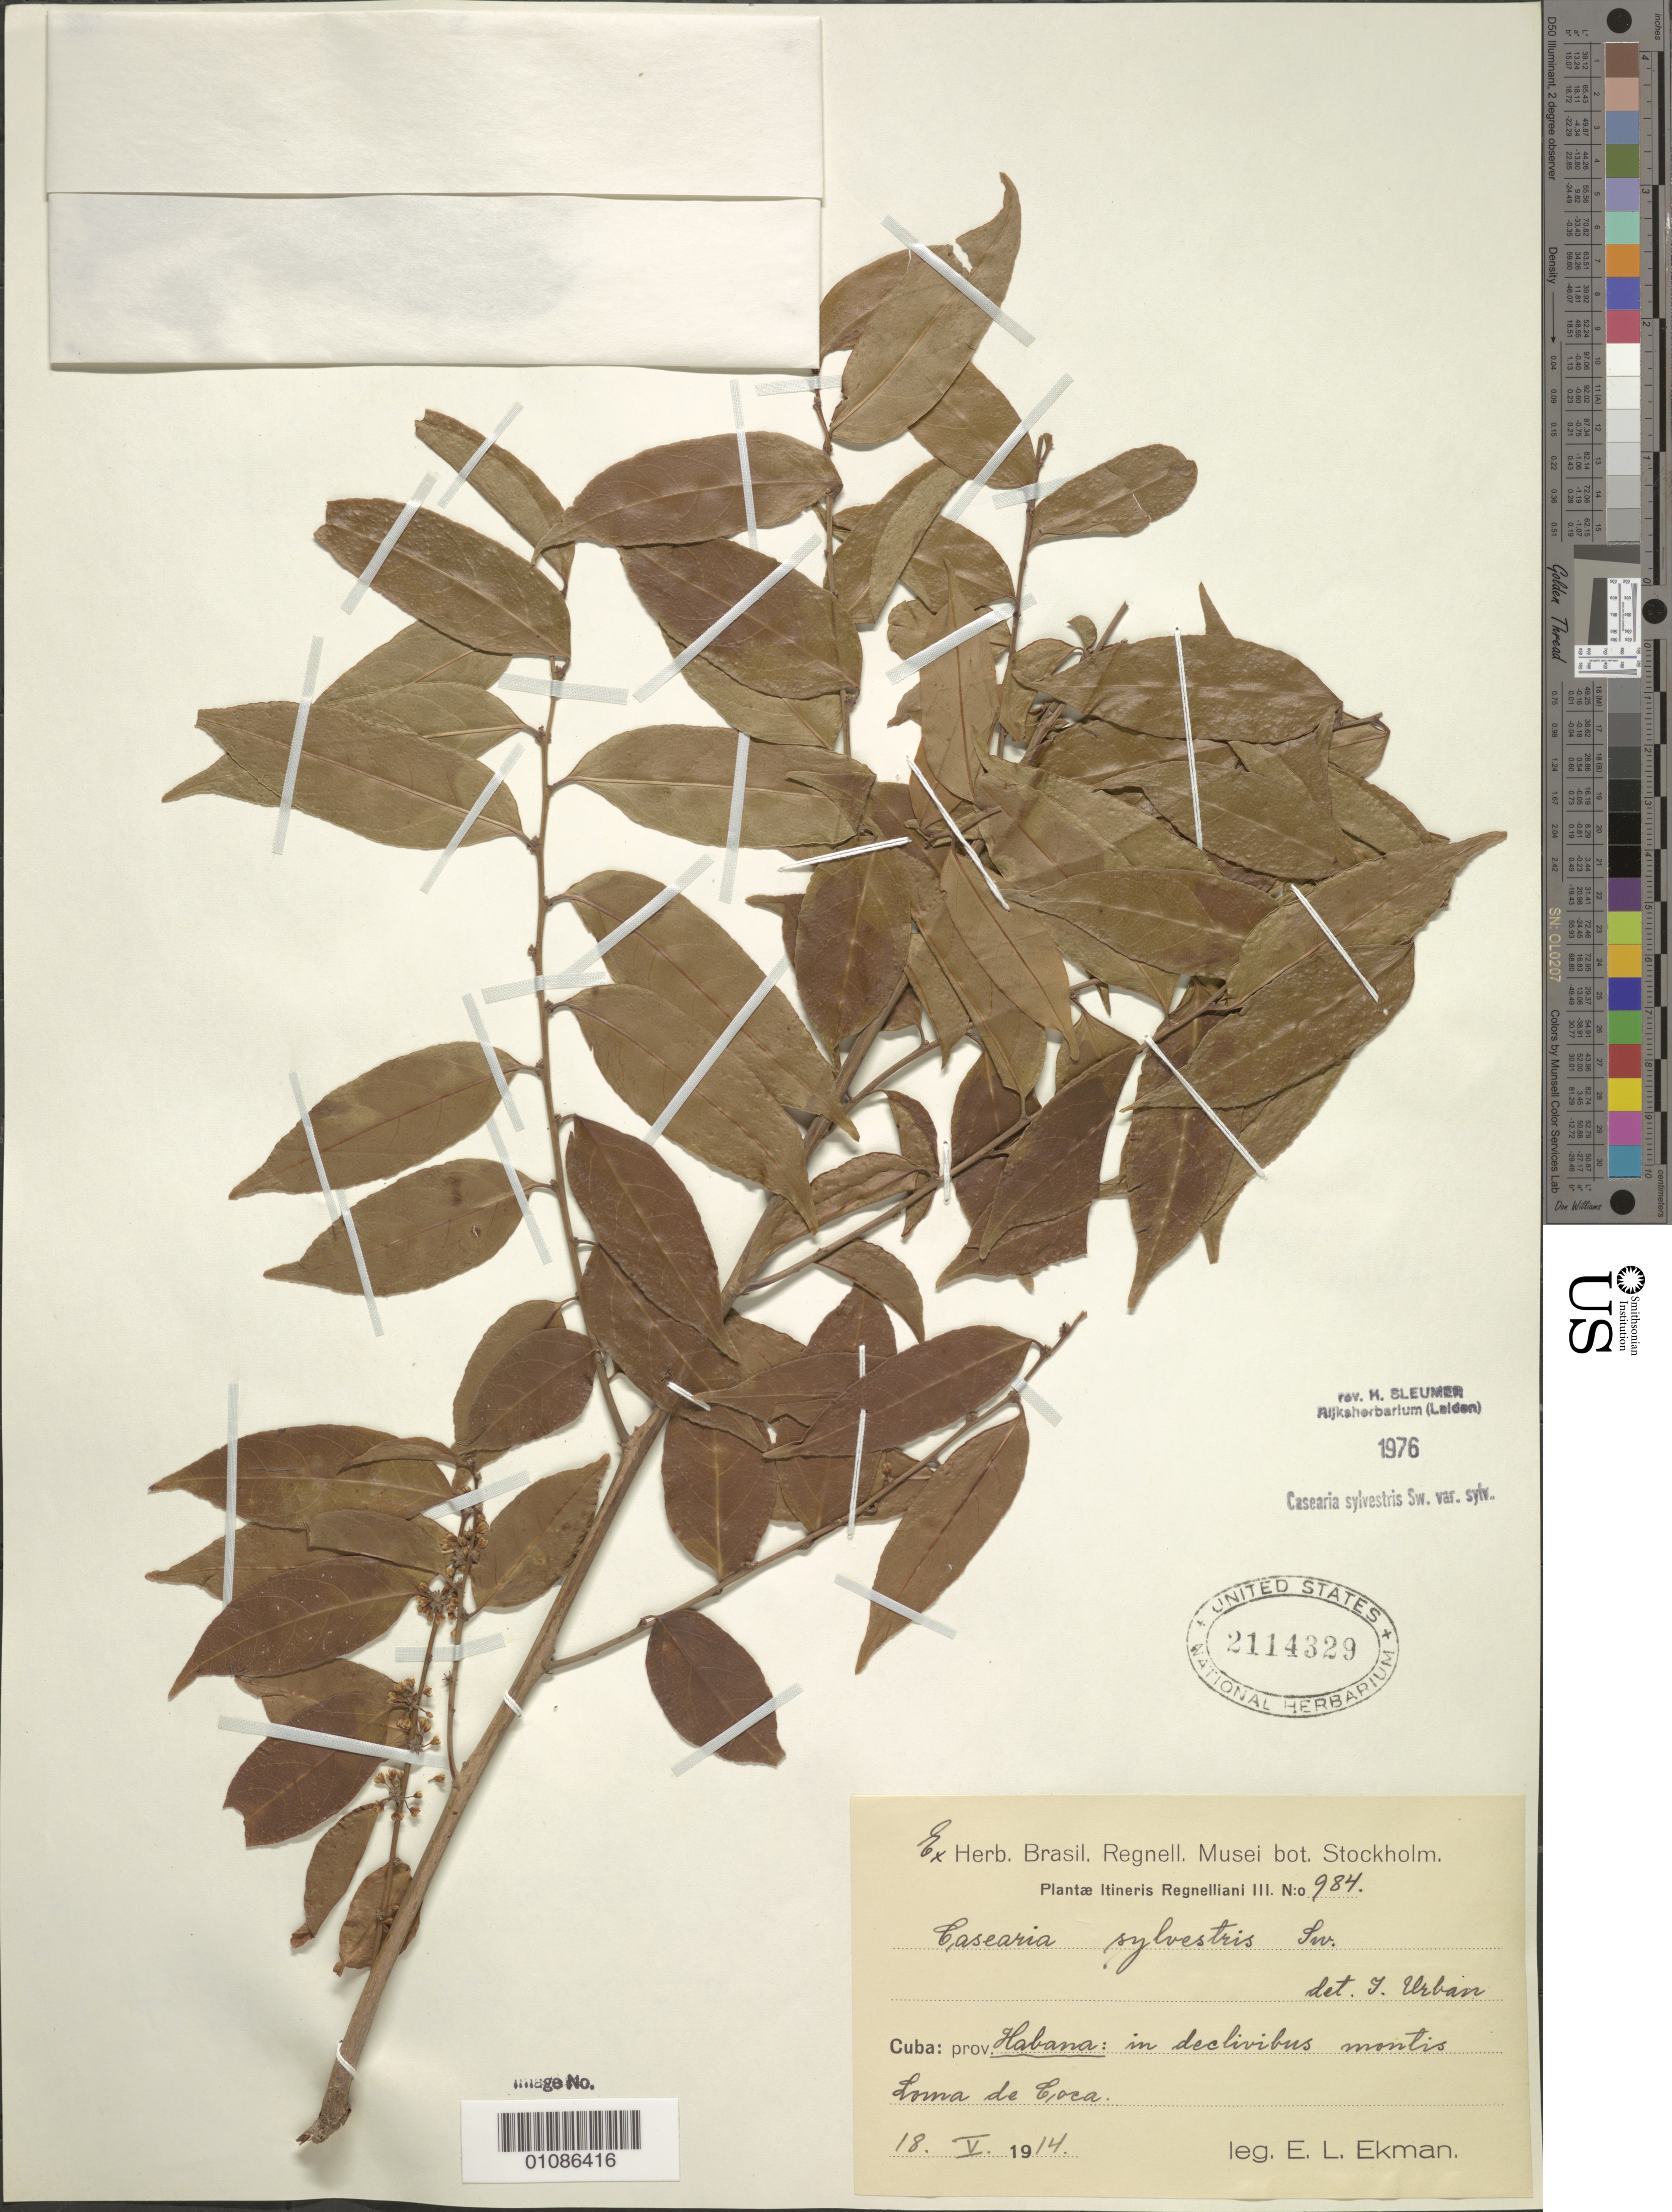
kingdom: Plantae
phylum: Tracheophyta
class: Magnoliopsida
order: Malpighiales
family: Salicaceae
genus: Casearia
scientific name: Casearia sylvestris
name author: Sw.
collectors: E. L. Ekman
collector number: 984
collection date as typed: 18 May 1914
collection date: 1914-05-18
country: Cuba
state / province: La Habana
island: Cuba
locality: La Habana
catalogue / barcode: US 2114329